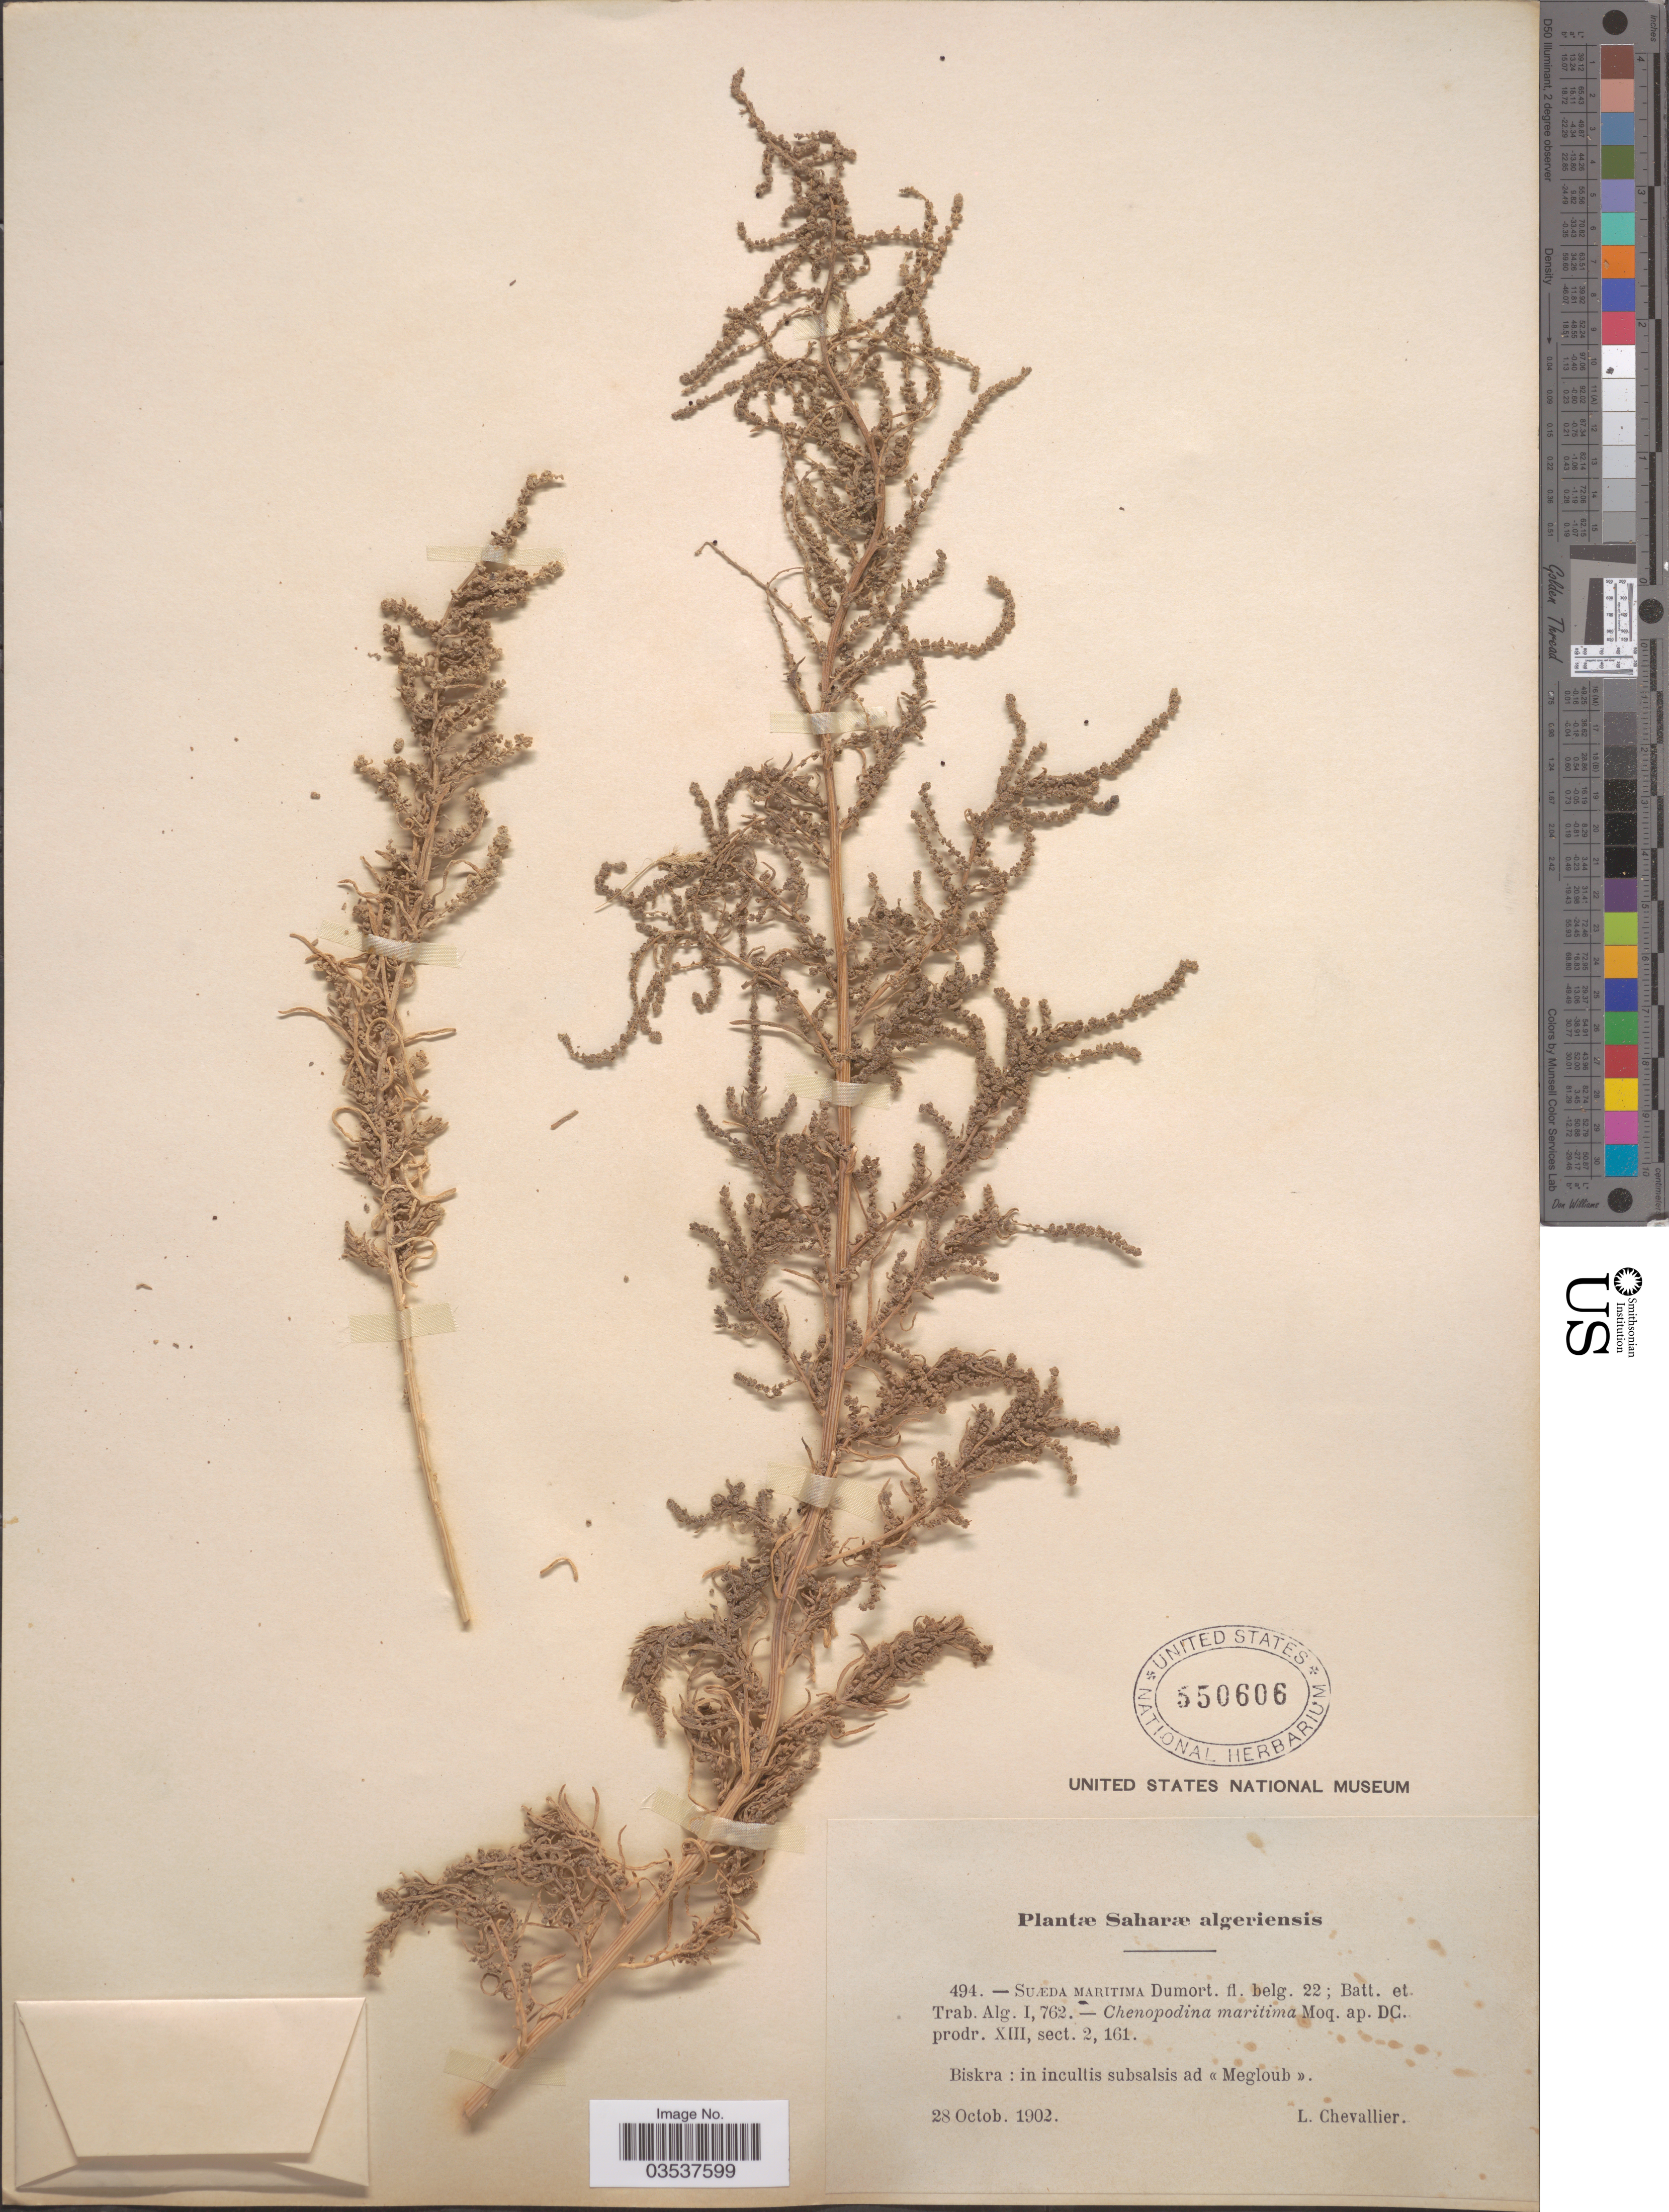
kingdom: Plantae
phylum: Tracheophyta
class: Magnoliopsida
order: Caryophyllales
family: Amaranthaceae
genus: Suaeda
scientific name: Suaeda maritima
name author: (L.) Dumort.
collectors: L. Chevallier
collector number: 494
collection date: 1902-10-28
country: Algeria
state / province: Biskra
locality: Saharæ algeriensis. In incultis subsalsis ad <<Megloub>>.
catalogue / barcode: US 550606